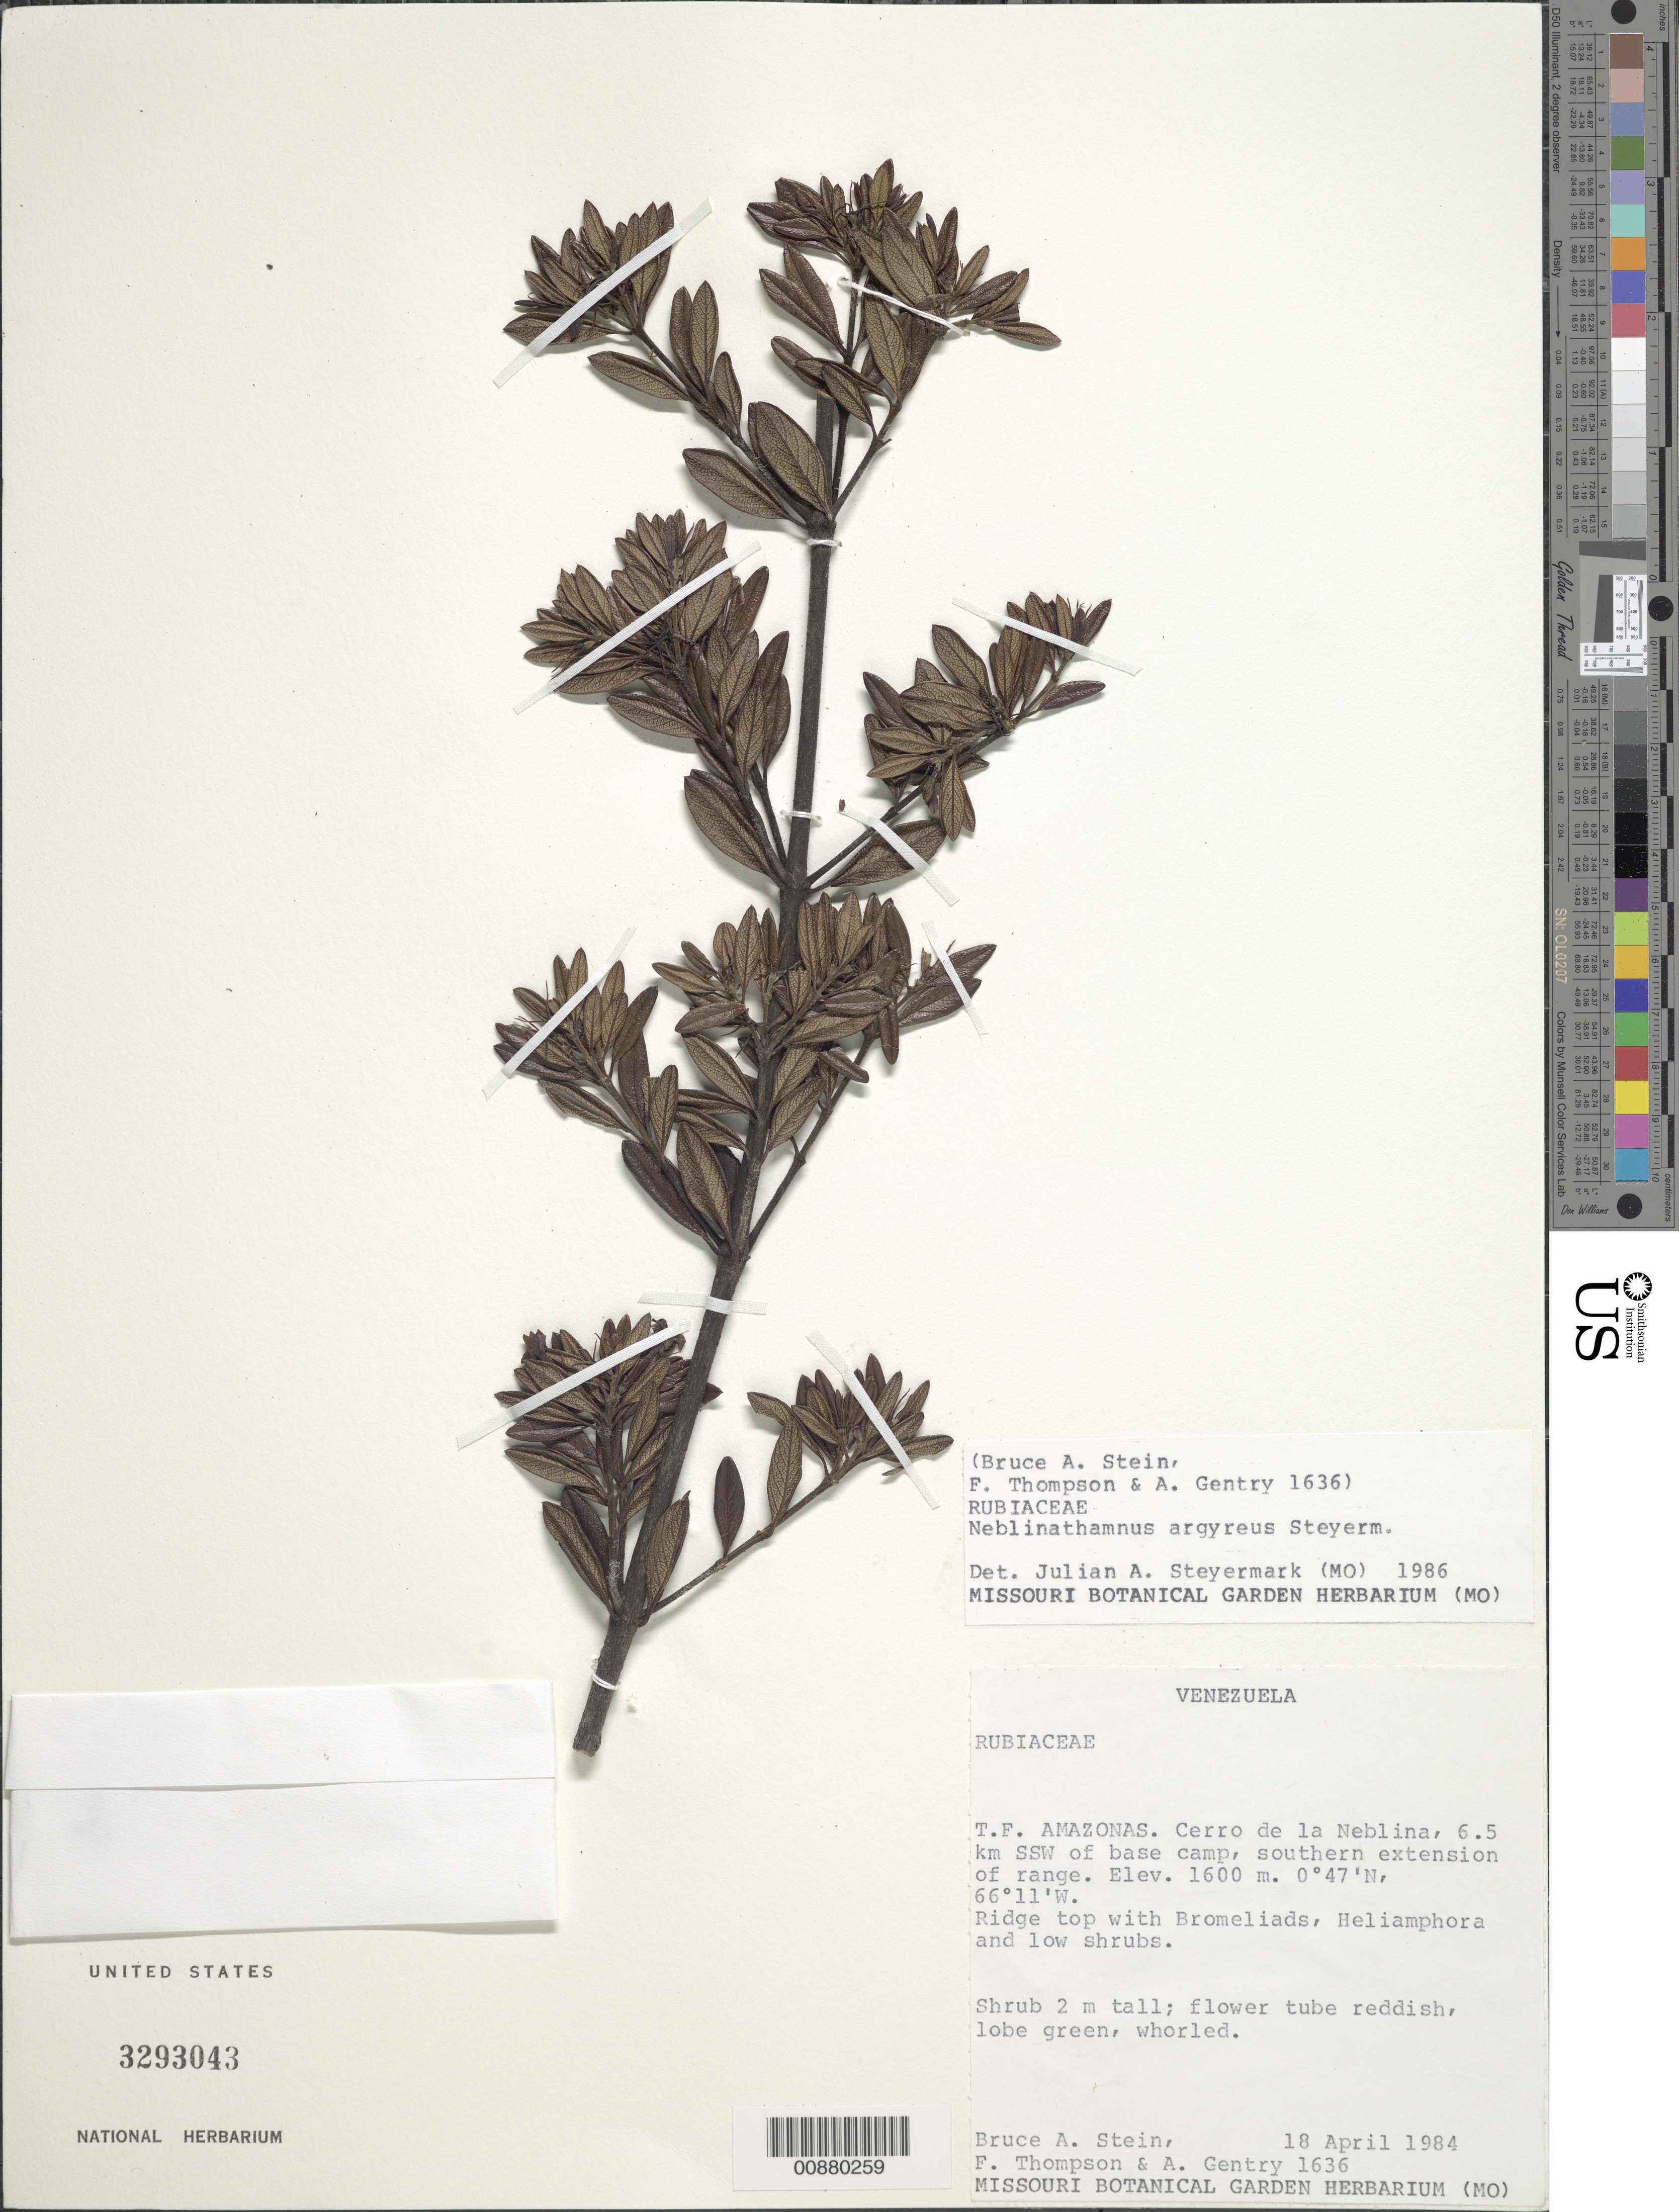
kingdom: Plantae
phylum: Tracheophyta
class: Magnoliopsida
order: Gentianales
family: Rubiaceae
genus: Neblinathamnus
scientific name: Neblinathamnus argyreus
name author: Steyerm.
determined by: Steyermark, Julian A., (VEN)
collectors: B. A. Stein, R. Thompson & A. H. Gentry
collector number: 1636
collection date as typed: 18-Apr-84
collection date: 1984-04-18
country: Venezuela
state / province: Amazonas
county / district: Río Negro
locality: Cerro de la Neblina, 6.5 km SSW of base camp, southern extension of range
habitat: Ridge top with Bromeliads, Heliamphora and low shrubs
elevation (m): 1600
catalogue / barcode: US 3293043